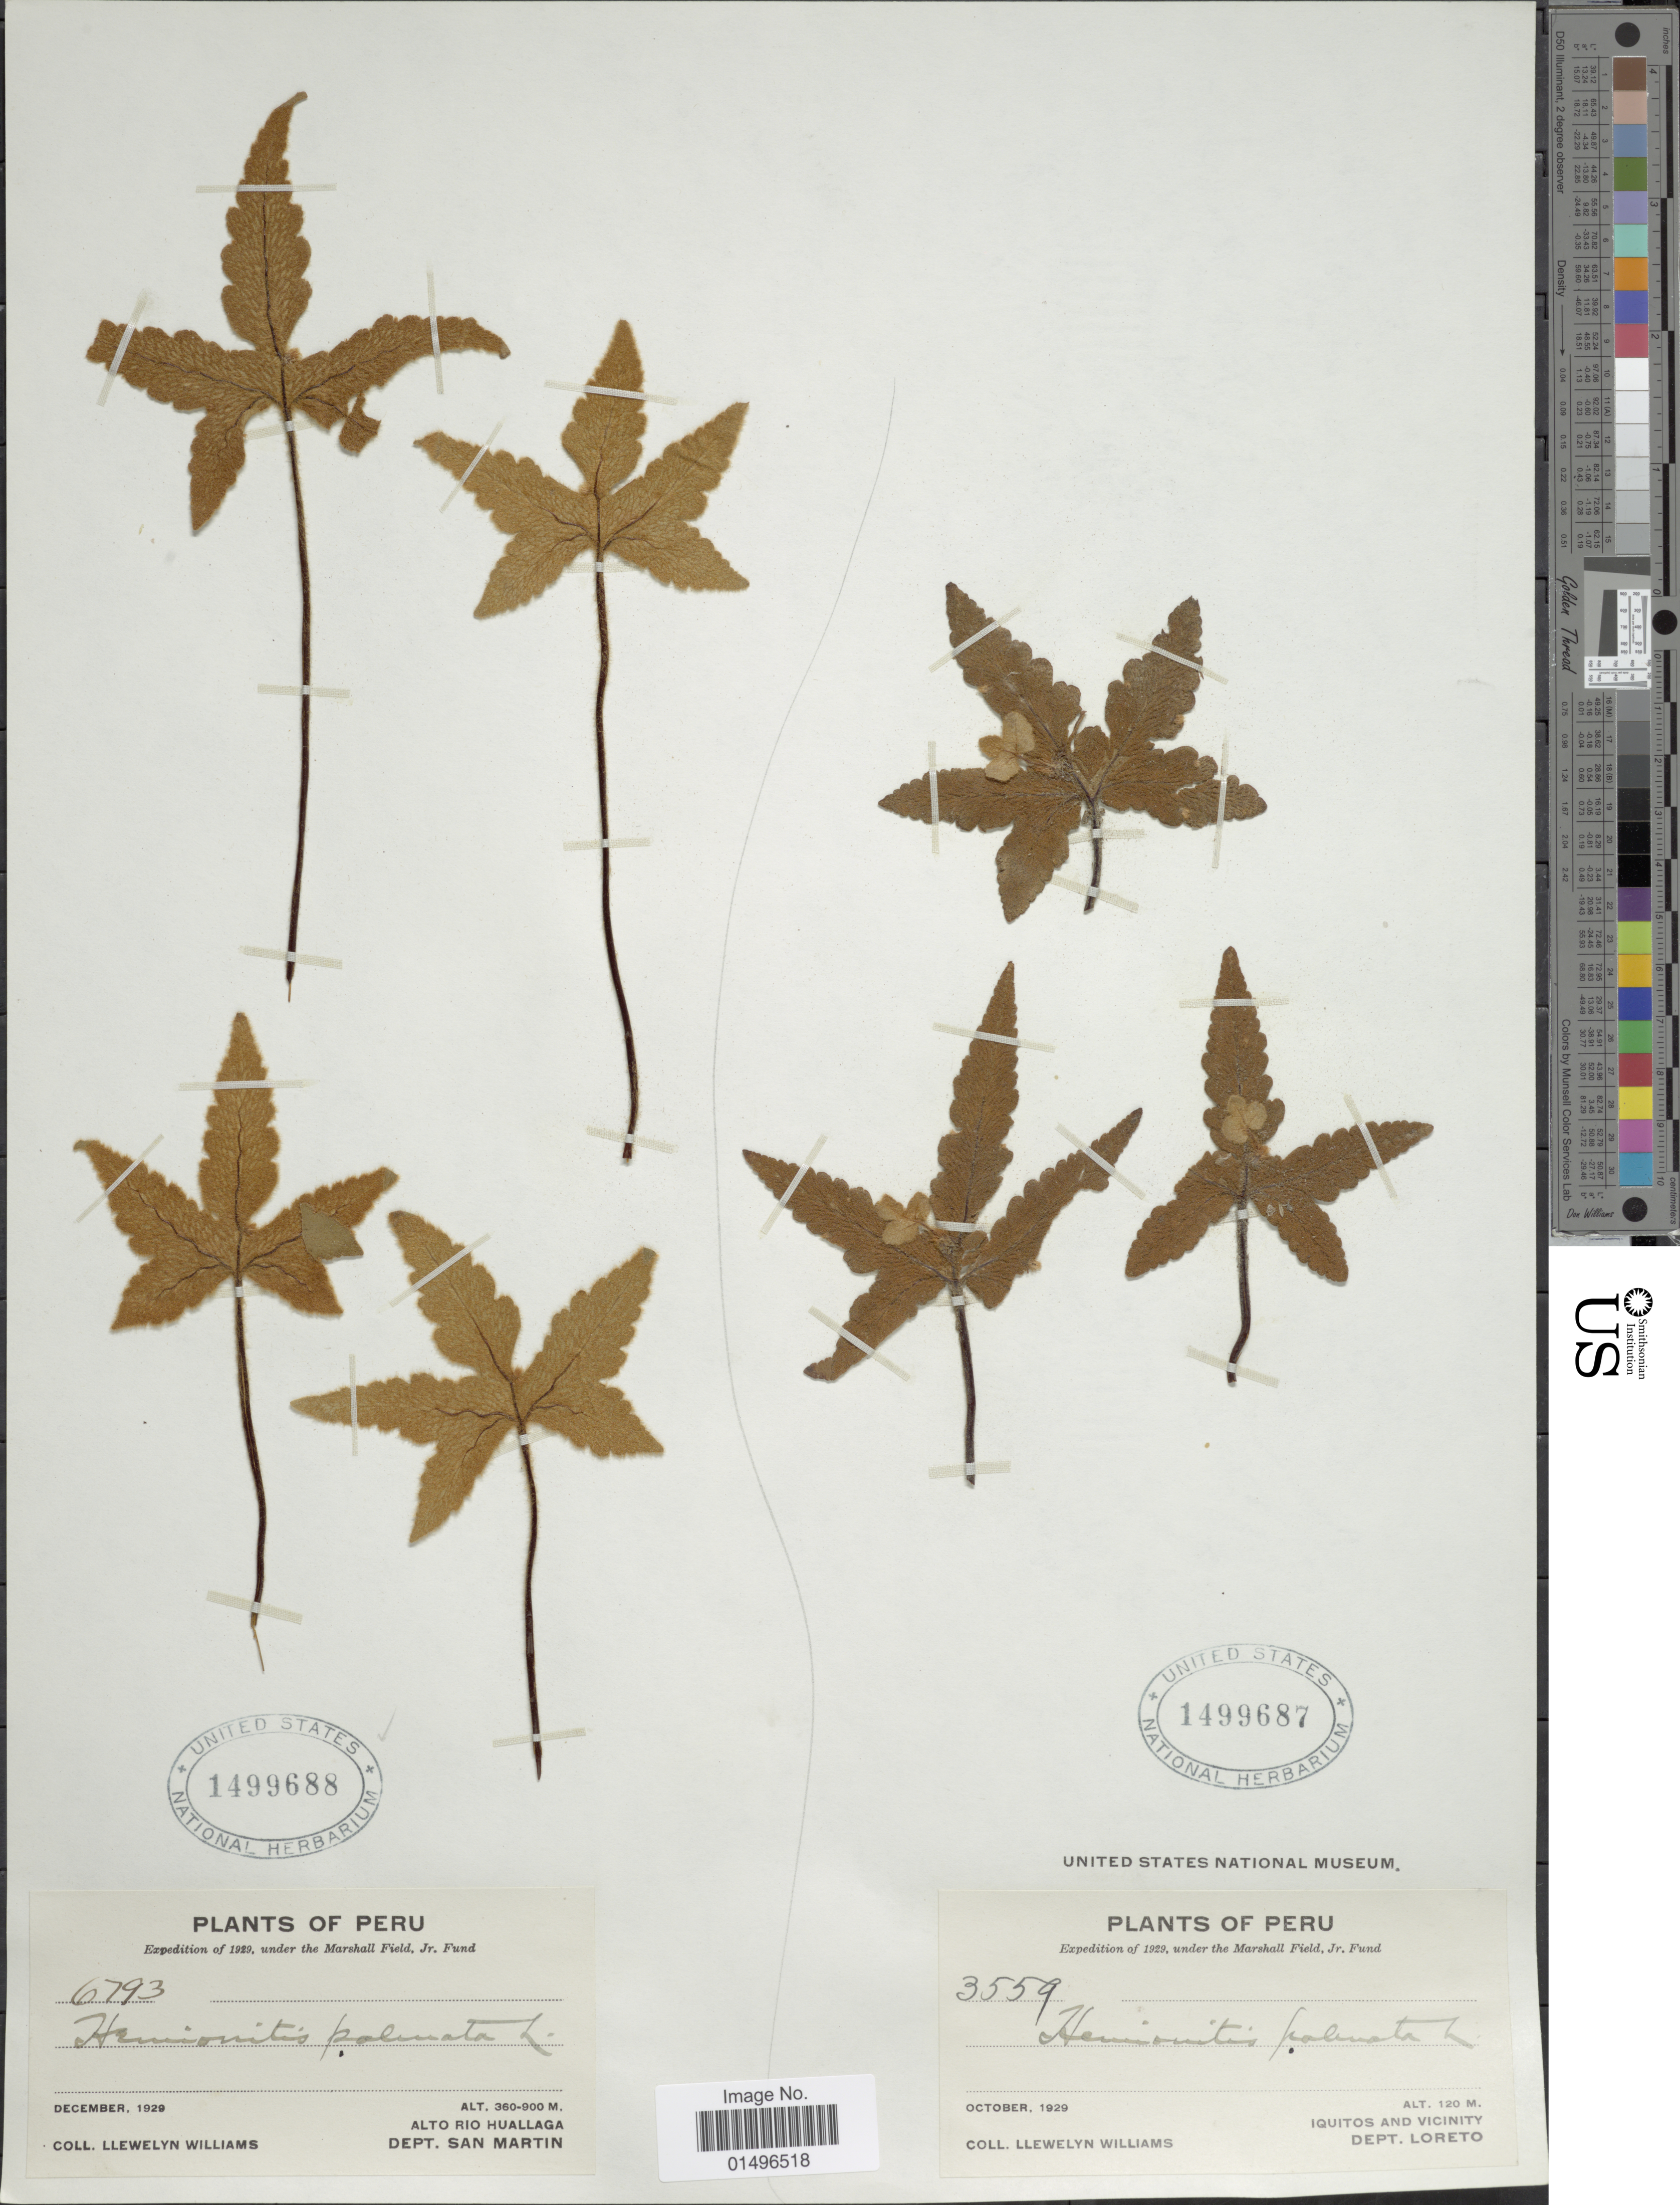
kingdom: Plantae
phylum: Tracheophyta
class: Polypodiopsida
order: Polypodiales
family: Pteridaceae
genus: Hemionitis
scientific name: Hemionitis palmata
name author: L.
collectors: Ll. Williams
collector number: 3559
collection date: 1929-10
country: Peru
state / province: Loreto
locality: Peru, Iquitos and Vicinity Dept. Loreto.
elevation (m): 120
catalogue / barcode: US 1499687-2